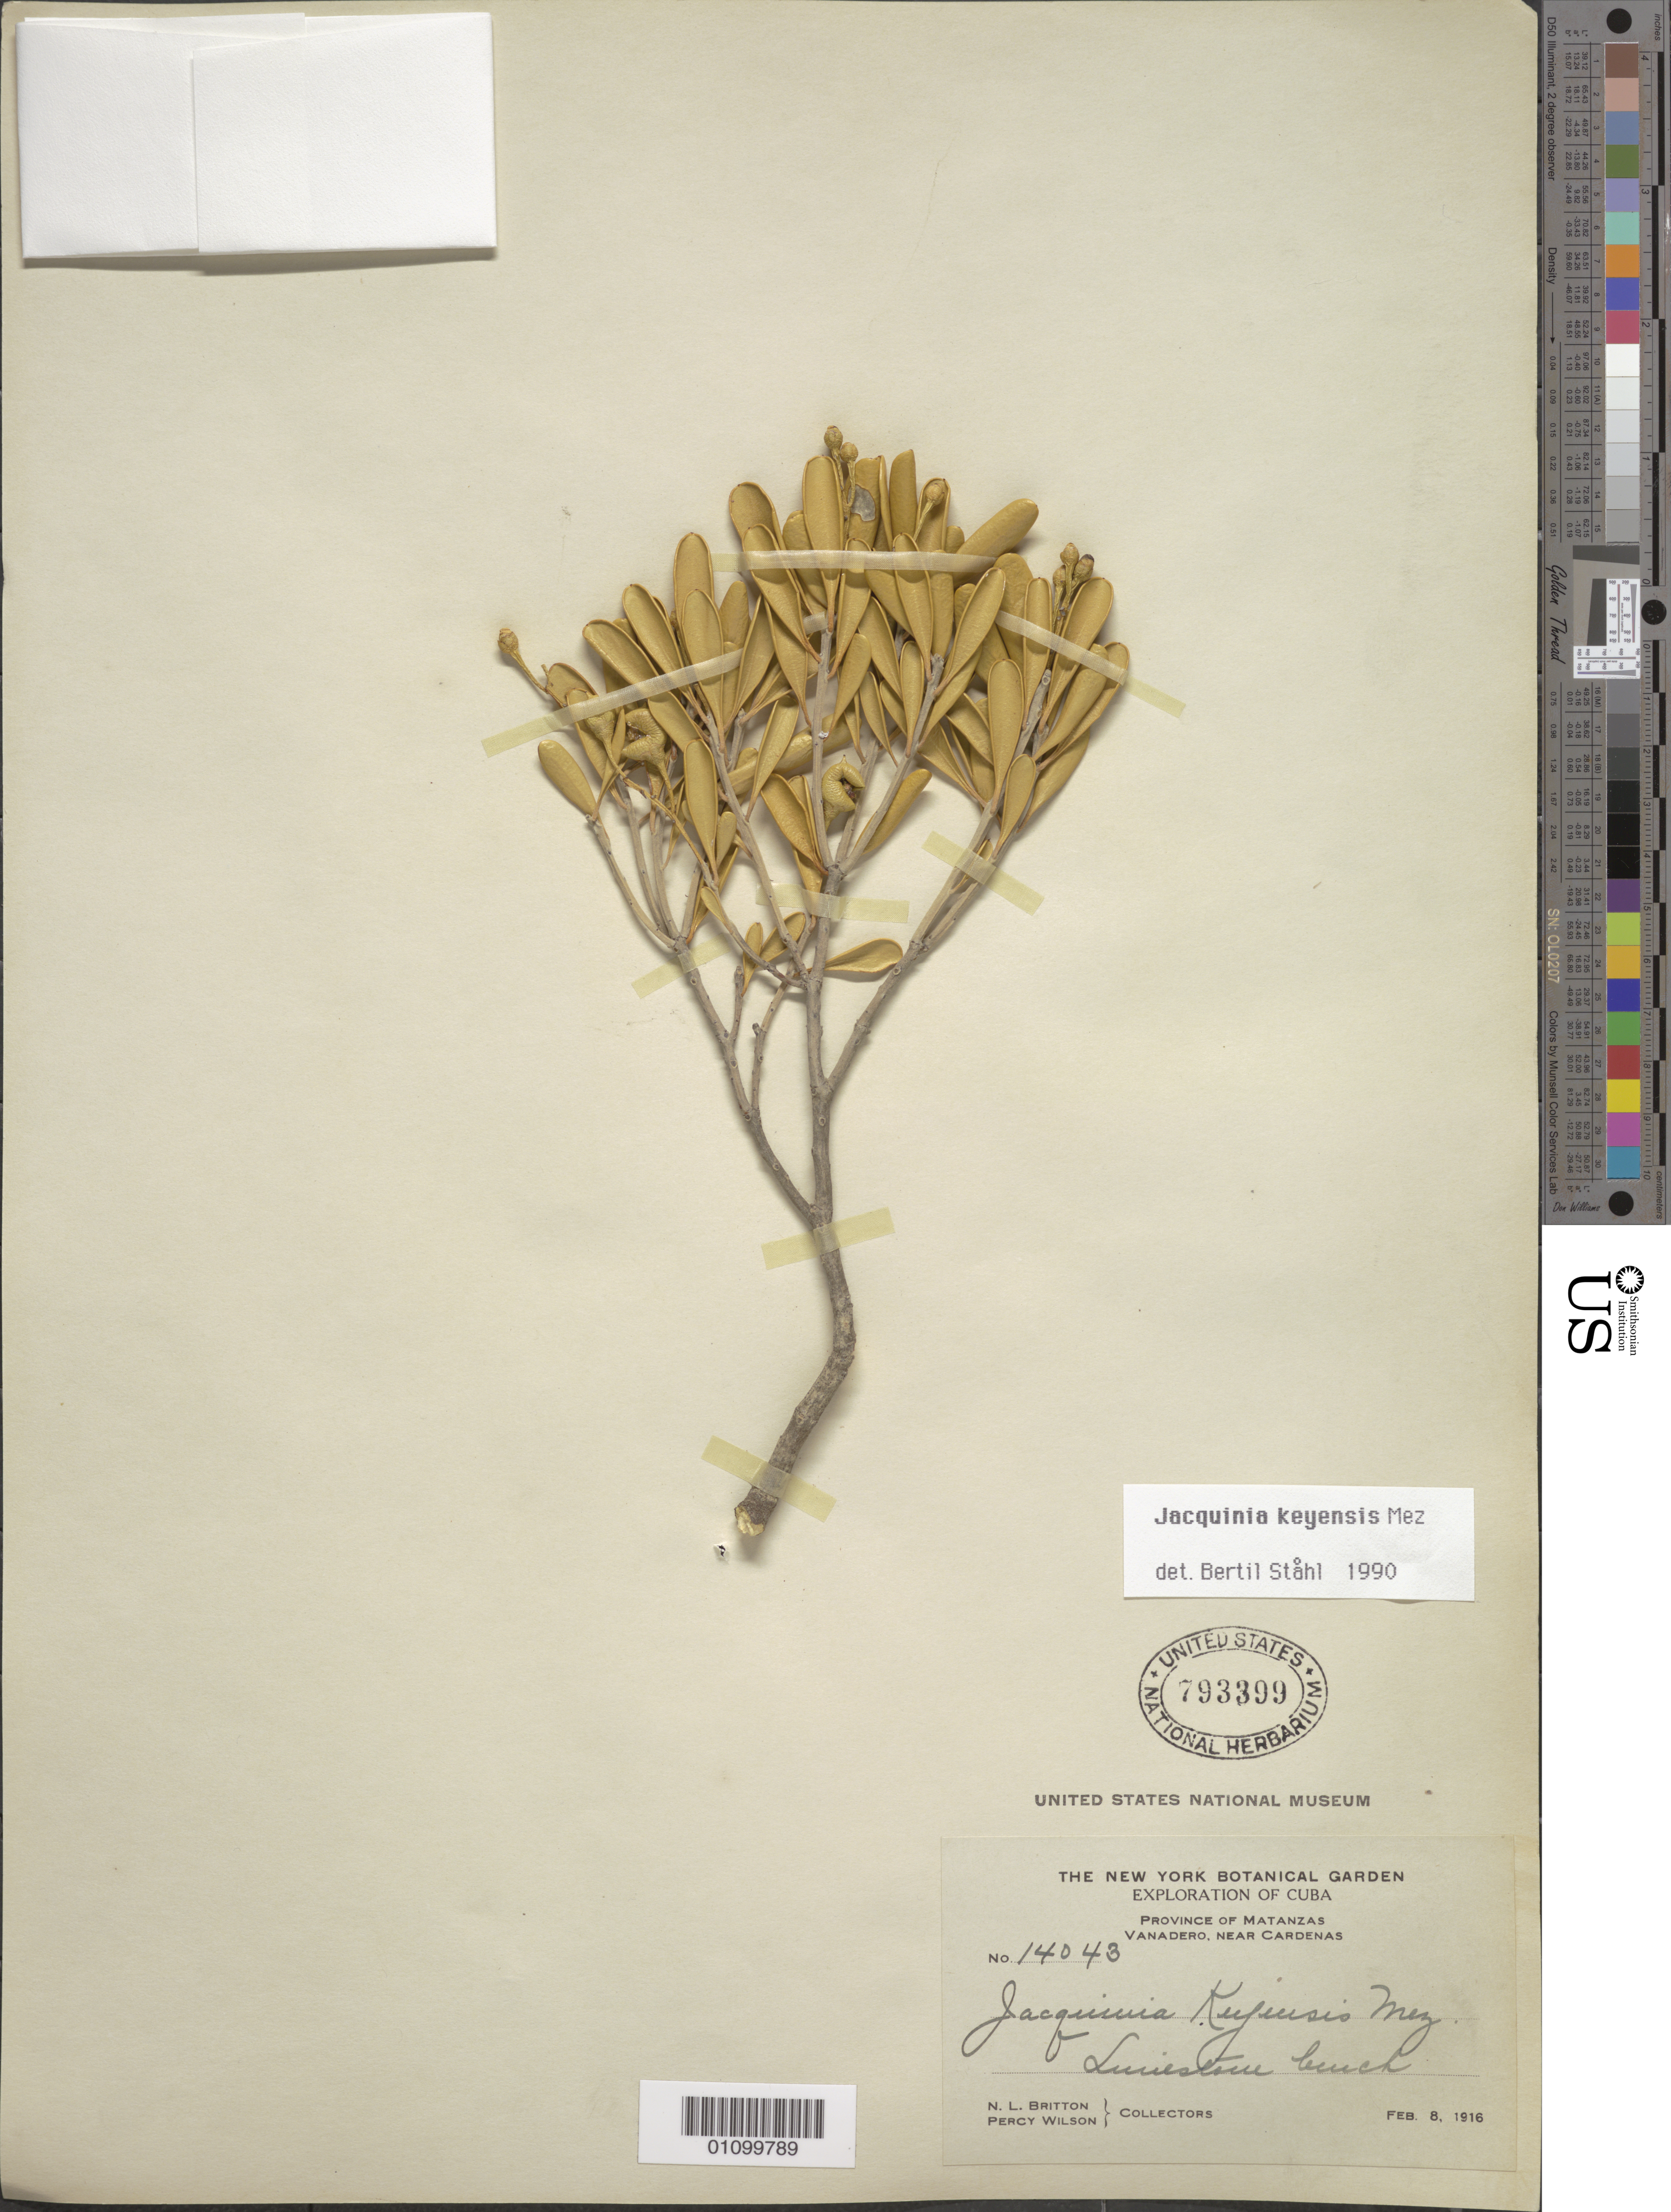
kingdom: Plantae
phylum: Tracheophyta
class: Magnoliopsida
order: Ericales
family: Primulaceae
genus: Jacquinia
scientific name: Jacquinia keyensis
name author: Mez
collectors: N. Britton & P. Wilson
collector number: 14043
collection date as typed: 08 Feb 1916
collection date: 1916-02-08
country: Cuba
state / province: Matanzas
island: Cuba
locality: Vanadero, near Cardenas Limestone bunch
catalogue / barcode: US 793399